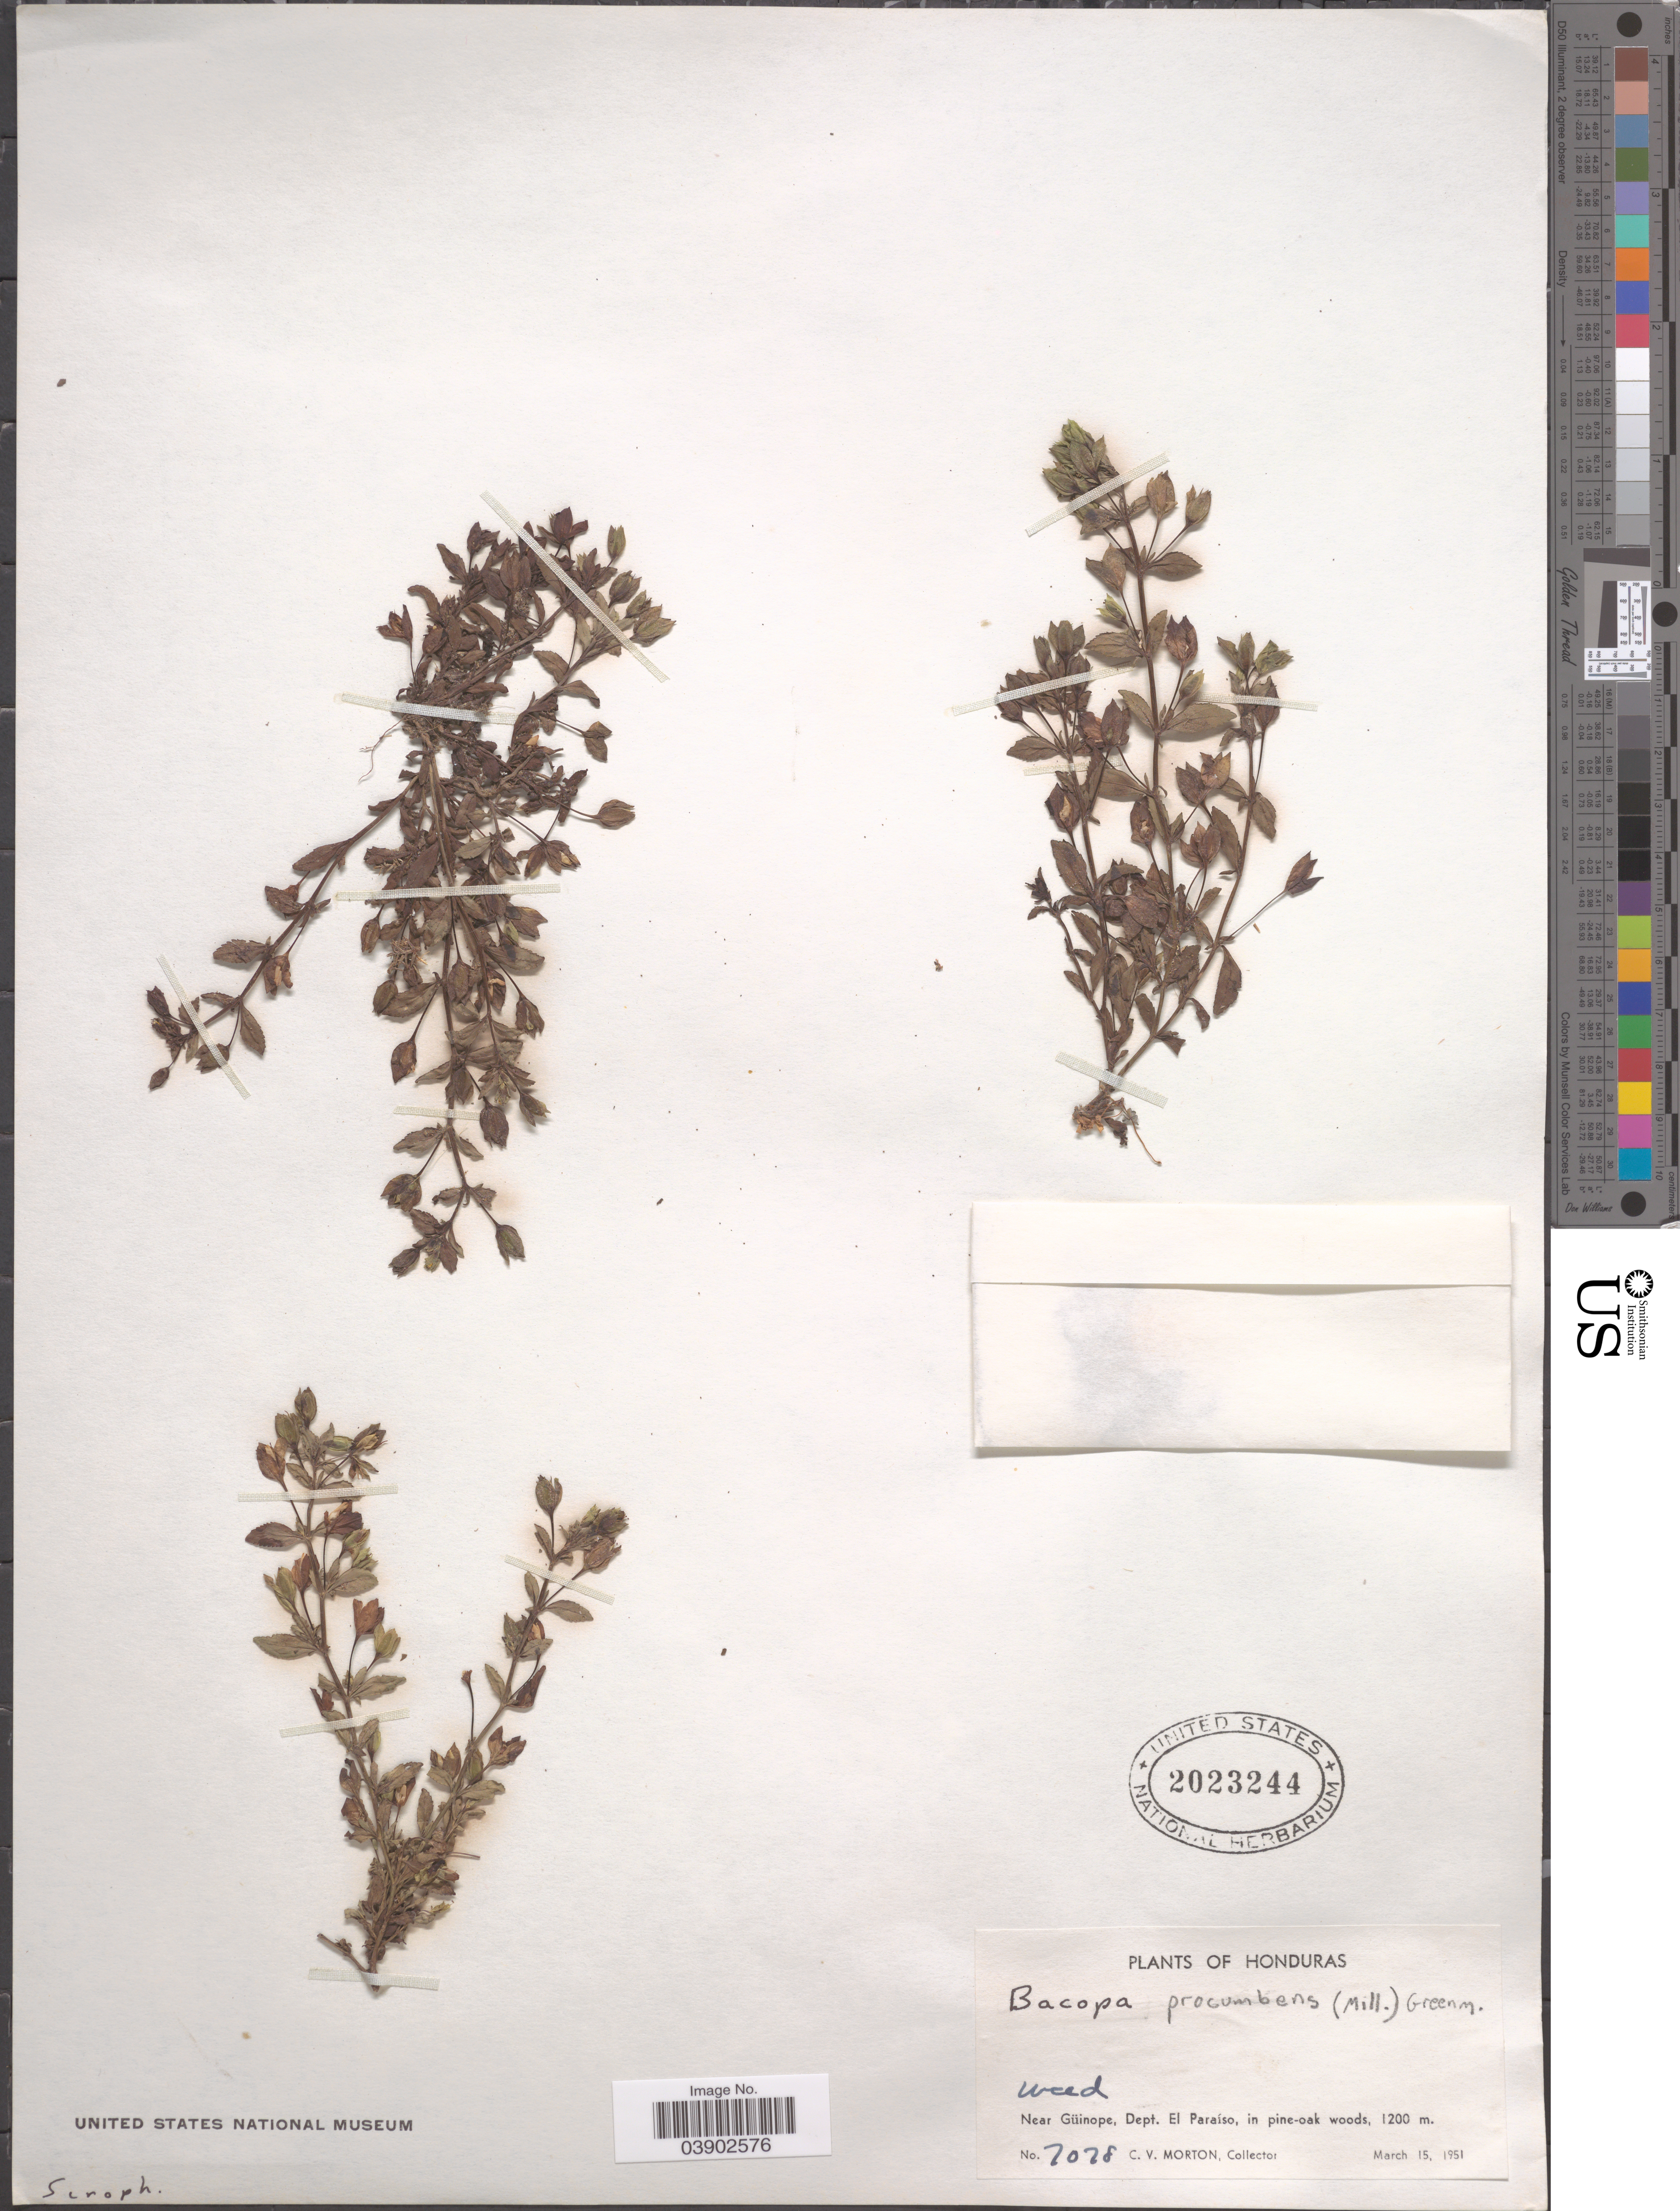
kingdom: Plantae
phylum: Tracheophyta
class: Magnoliopsida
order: Lamiales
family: Plantaginaceae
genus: Mecardonia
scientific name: Mecardonia procumbens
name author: (Mill.) Small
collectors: C. V. Morton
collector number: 7078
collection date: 1951-03-15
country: Honduras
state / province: El Paraiso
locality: Near Güinope, Dept. El Paraíso.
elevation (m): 1200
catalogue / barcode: US 2023244